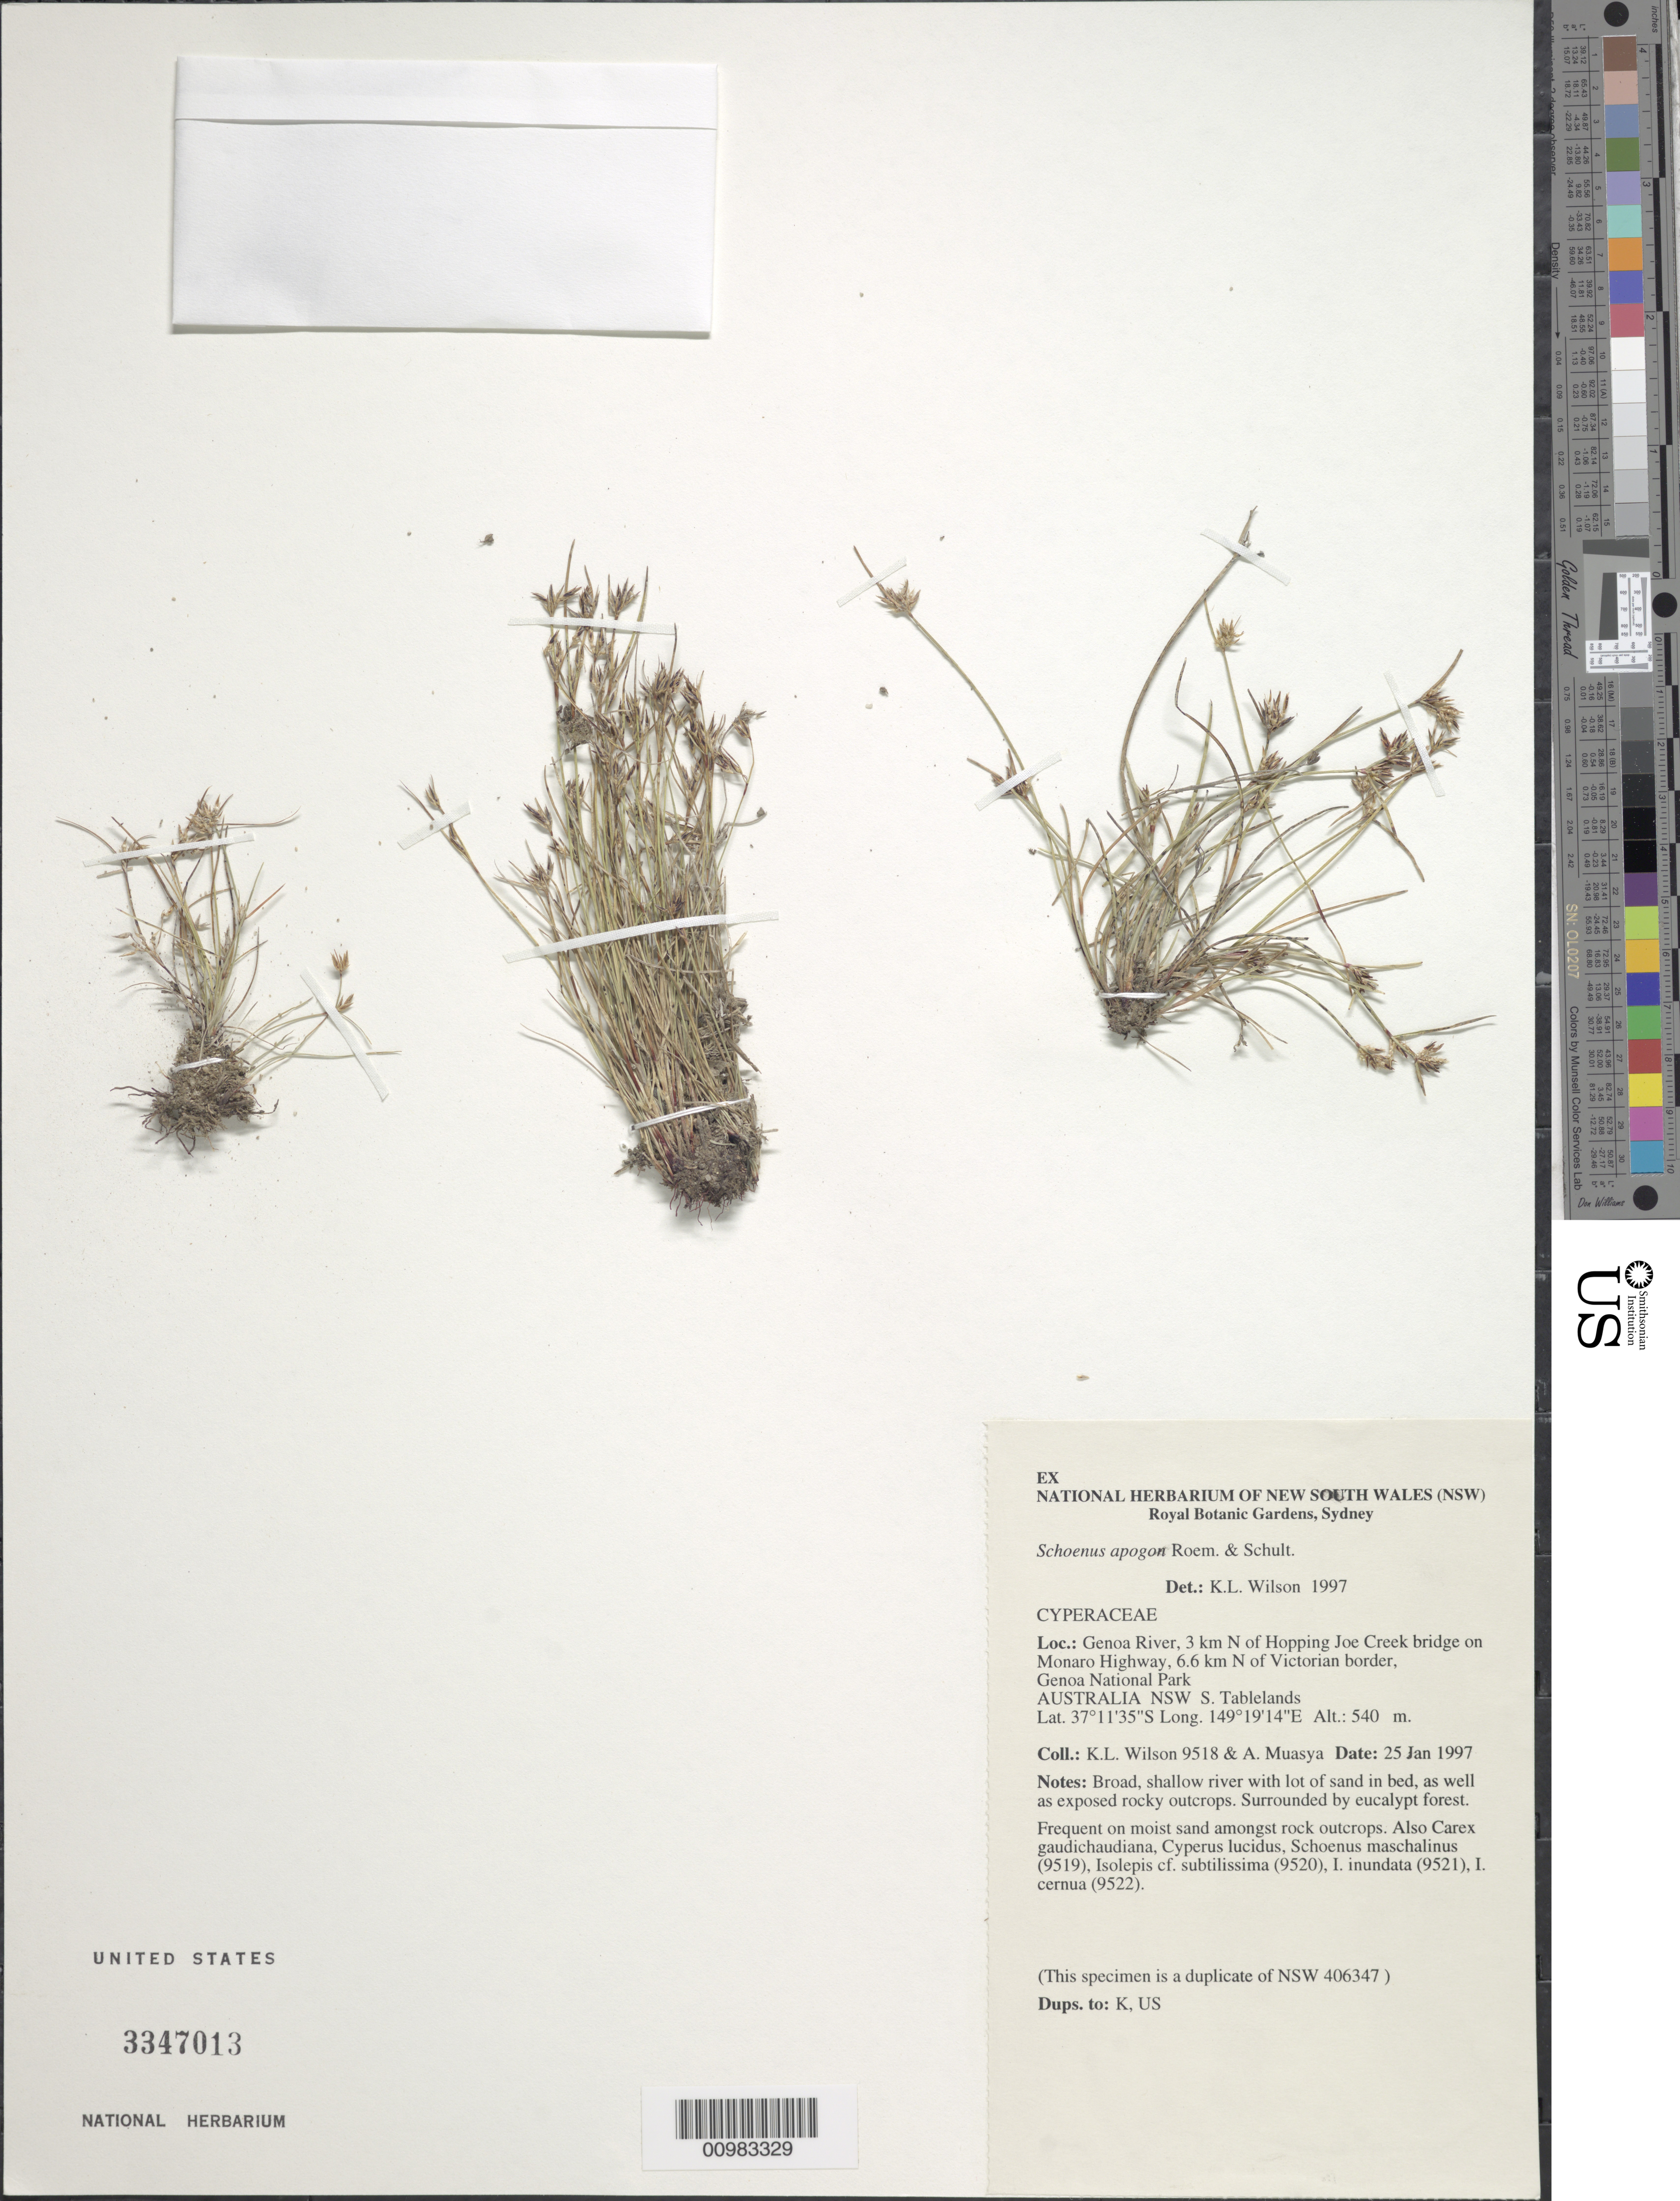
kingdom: Plantae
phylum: Tracheophyta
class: Liliopsida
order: Poales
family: Cyperaceae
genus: Schoenus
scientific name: Schoenus apogon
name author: Roem. & Schult.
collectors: A. Muasya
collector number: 9518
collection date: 1997-01-25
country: Australia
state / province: New South Wales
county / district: S. Tablelands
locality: Genoa River, 3 km N of Hopping Joe Creek bridge on Monaro Highway, 6.6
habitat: Broad, shallow river with lot of sand in bed, as well as exposed rocky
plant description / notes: (record contributed by HISPID)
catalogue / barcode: US 3347013